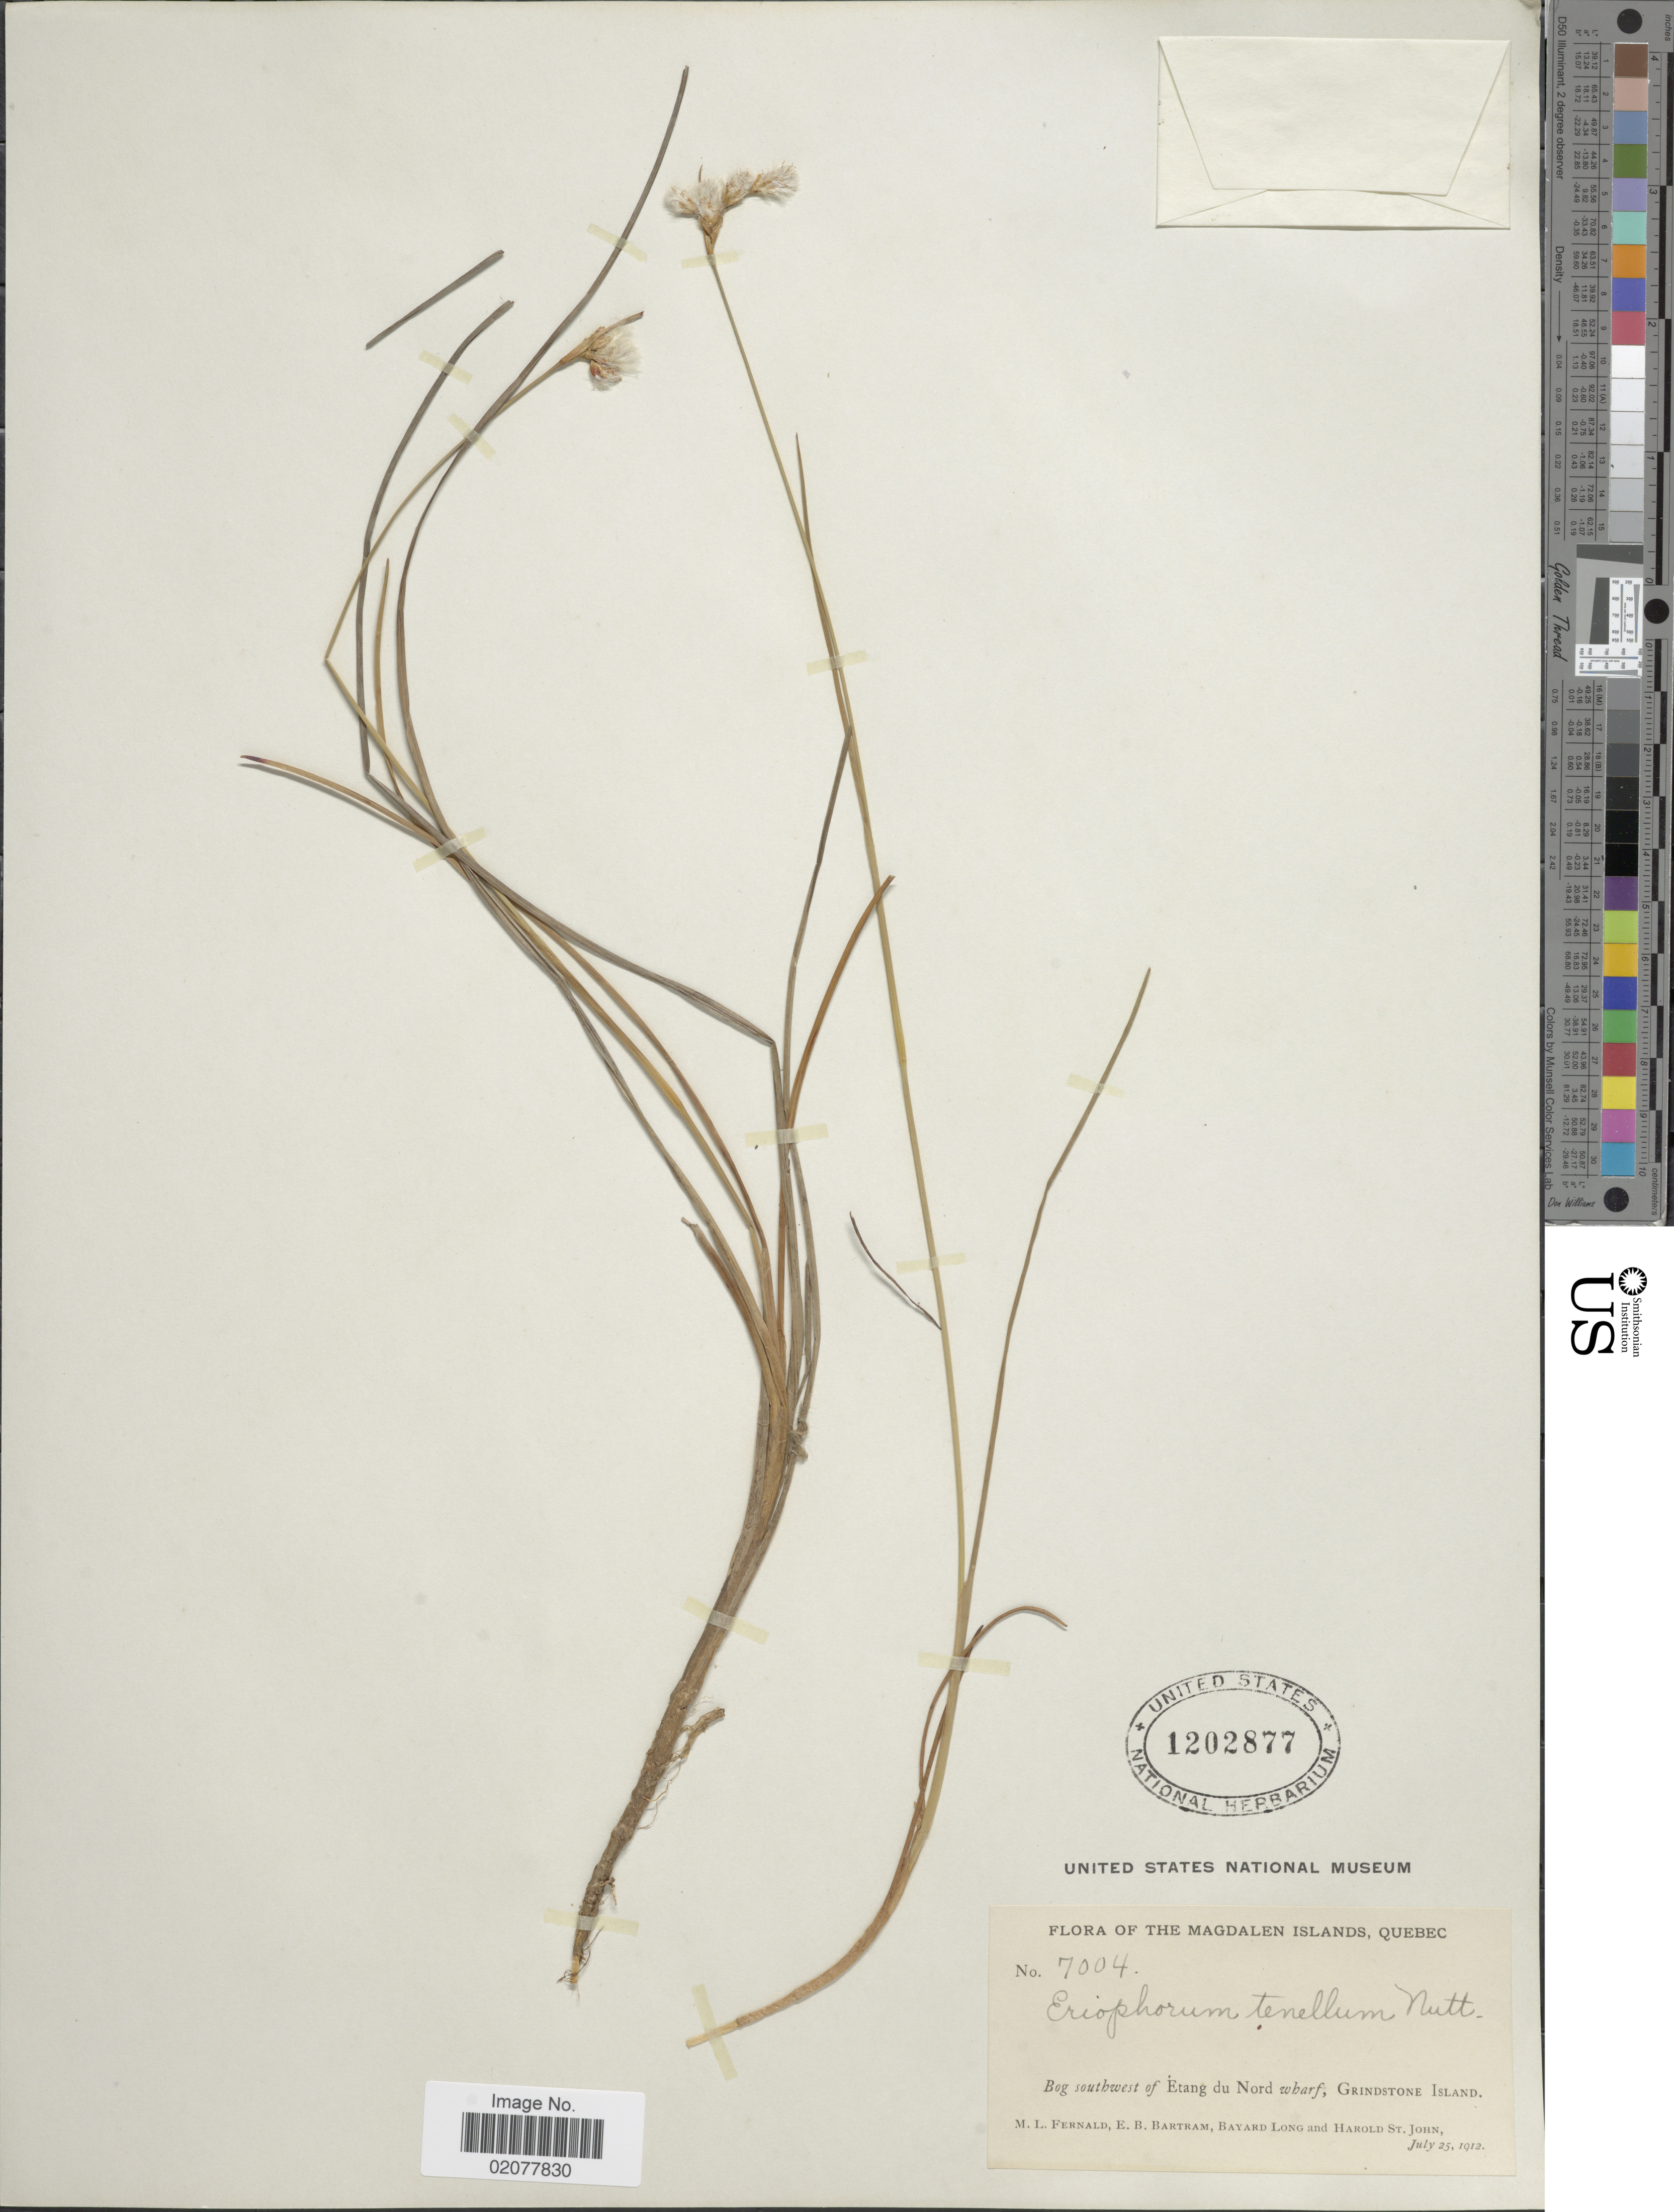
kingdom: Plantae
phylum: Tracheophyta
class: Liliopsida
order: Poales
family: Cyperaceae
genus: Eriophorum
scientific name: Eriophorum tenellum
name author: Nutt.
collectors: M. L. Fernald, E. B. Bartram, B. Long & H. St. John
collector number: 7004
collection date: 1912-07-25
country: Canada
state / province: Quebec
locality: Magalen Islands, Quebec.Bog southwest of Etang du Nord wharf, Grindstone Island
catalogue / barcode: US 1202877